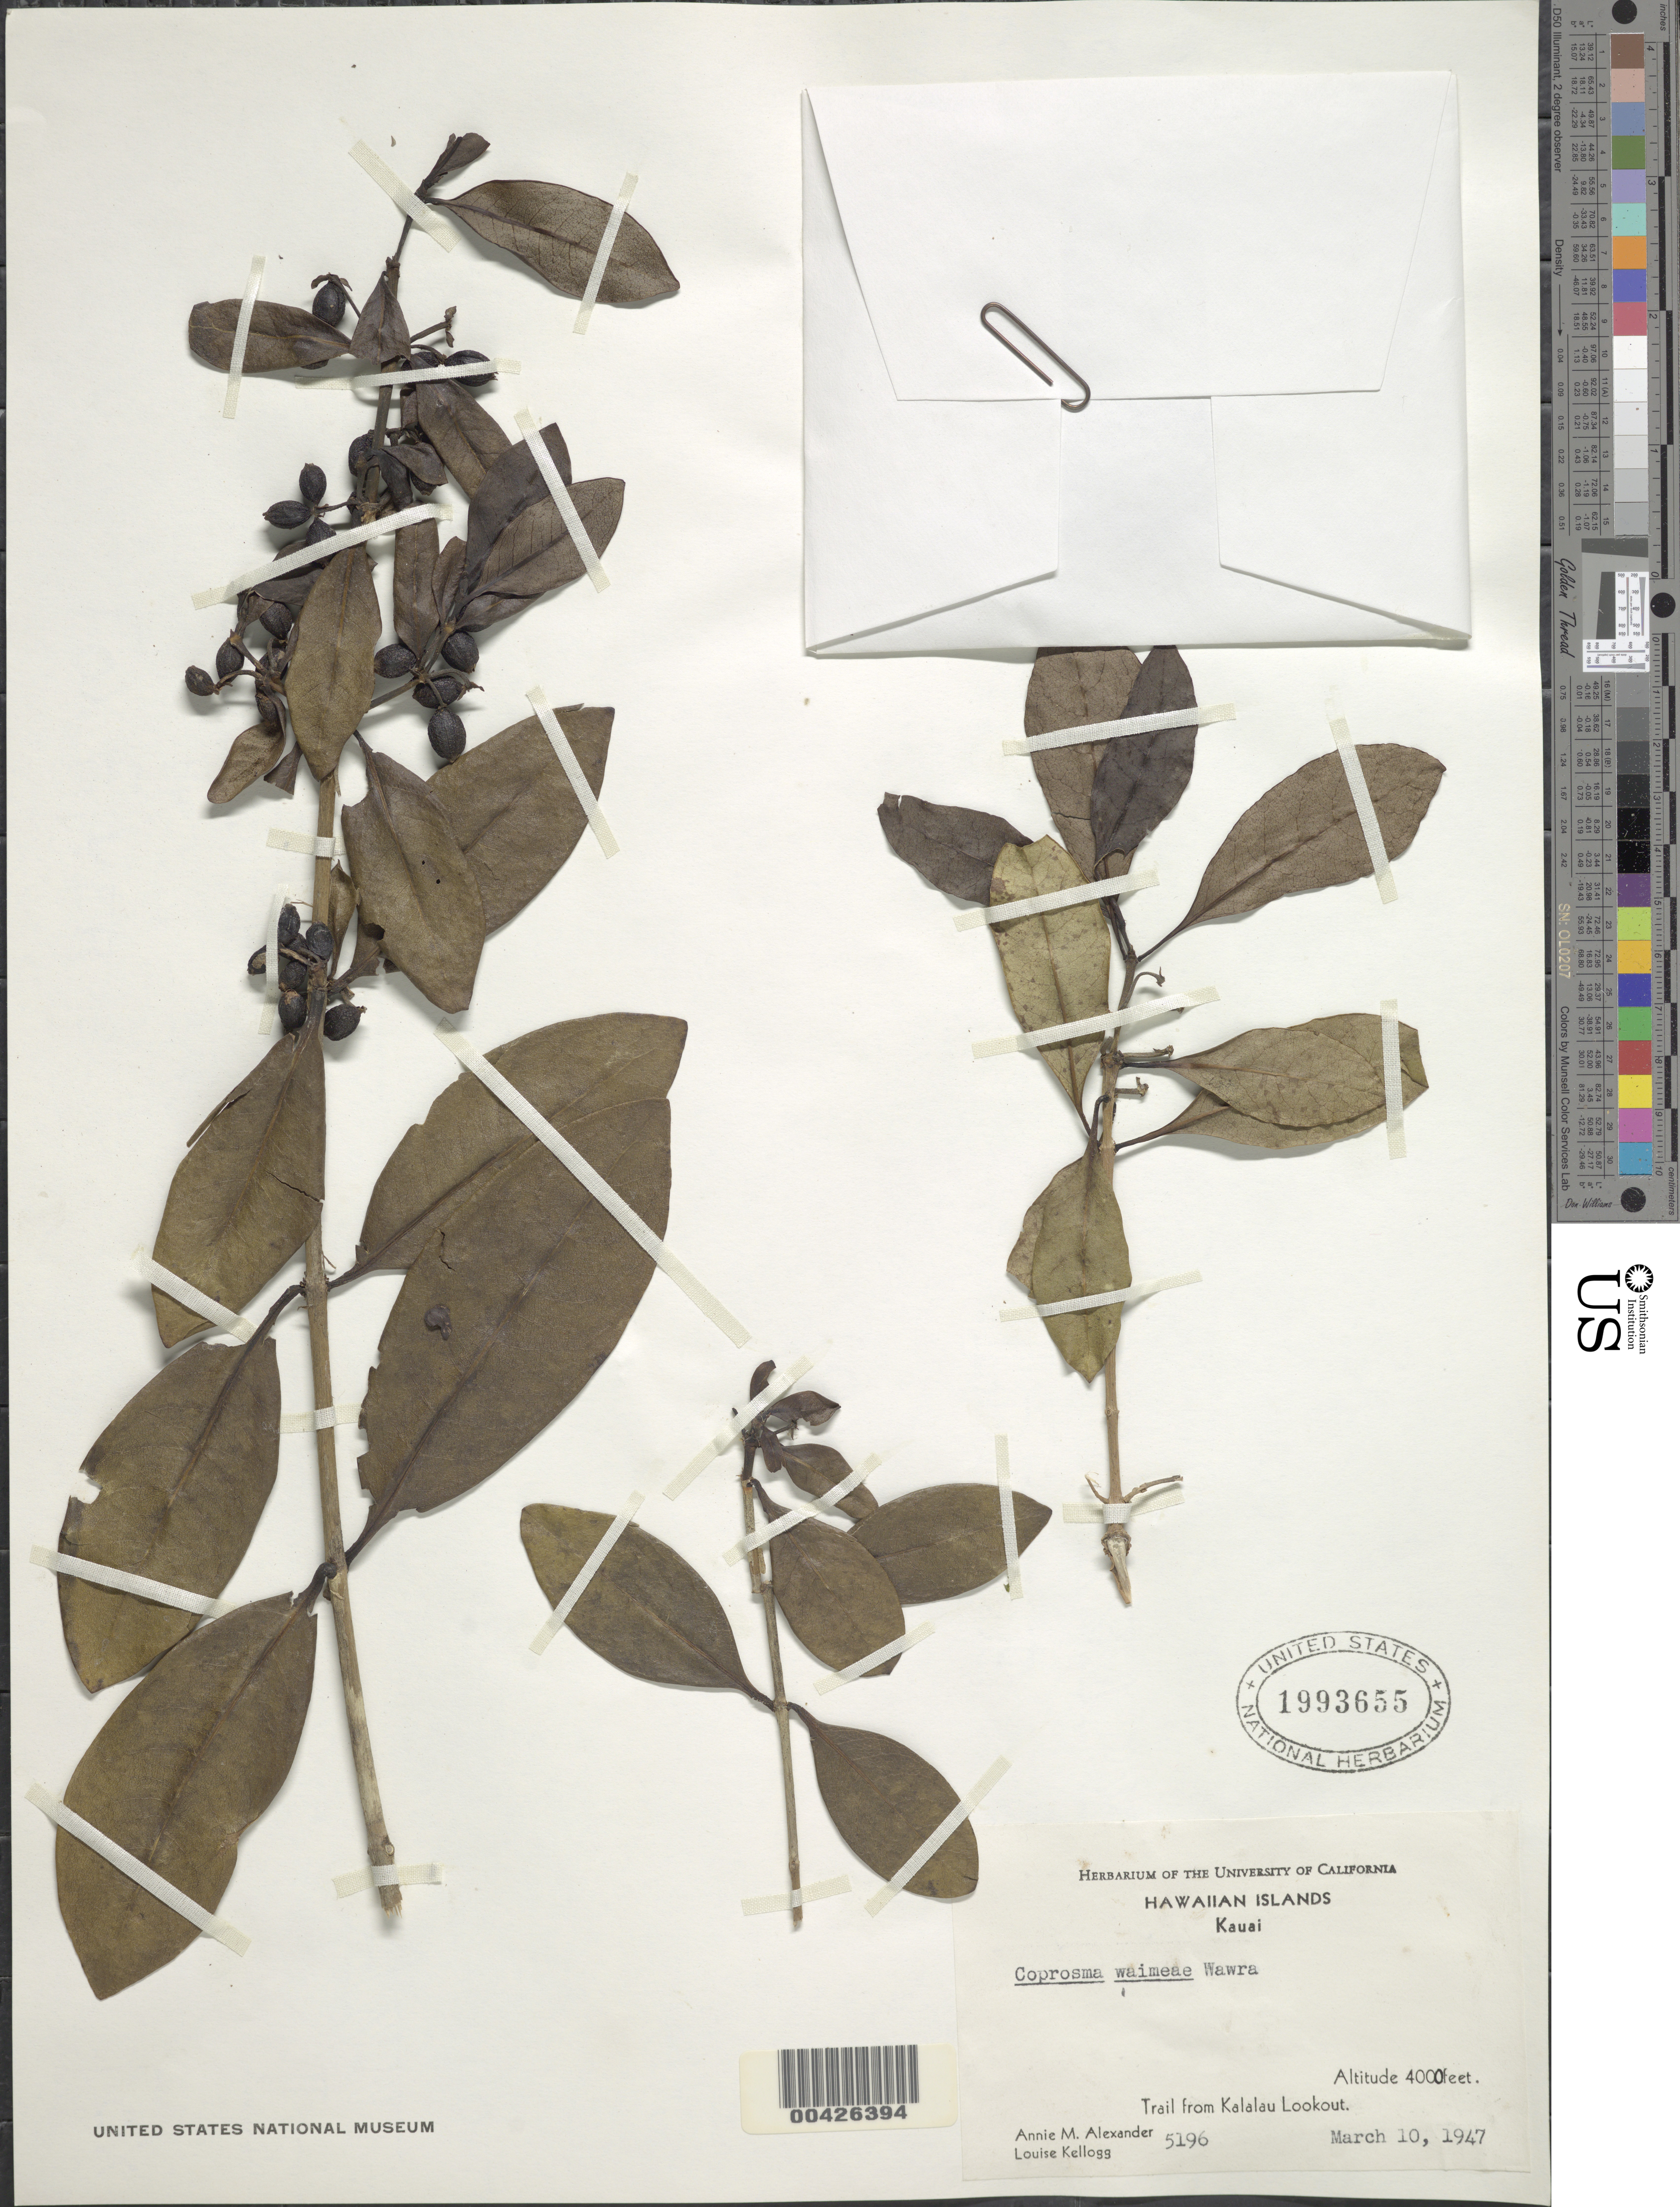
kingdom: Plantae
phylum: Tracheophyta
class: Magnoliopsida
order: Gentianales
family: Rubiaceae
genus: Coprosma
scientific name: Coprosma waimeae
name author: Wawra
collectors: A. M. Alexander & L. Kellogg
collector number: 5196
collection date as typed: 10 Mar 1947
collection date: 1947-03-10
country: United States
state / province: Hawaii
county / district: Kauai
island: Kaua'i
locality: Trail from Kalalau Lookout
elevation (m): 1219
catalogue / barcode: US 1993655